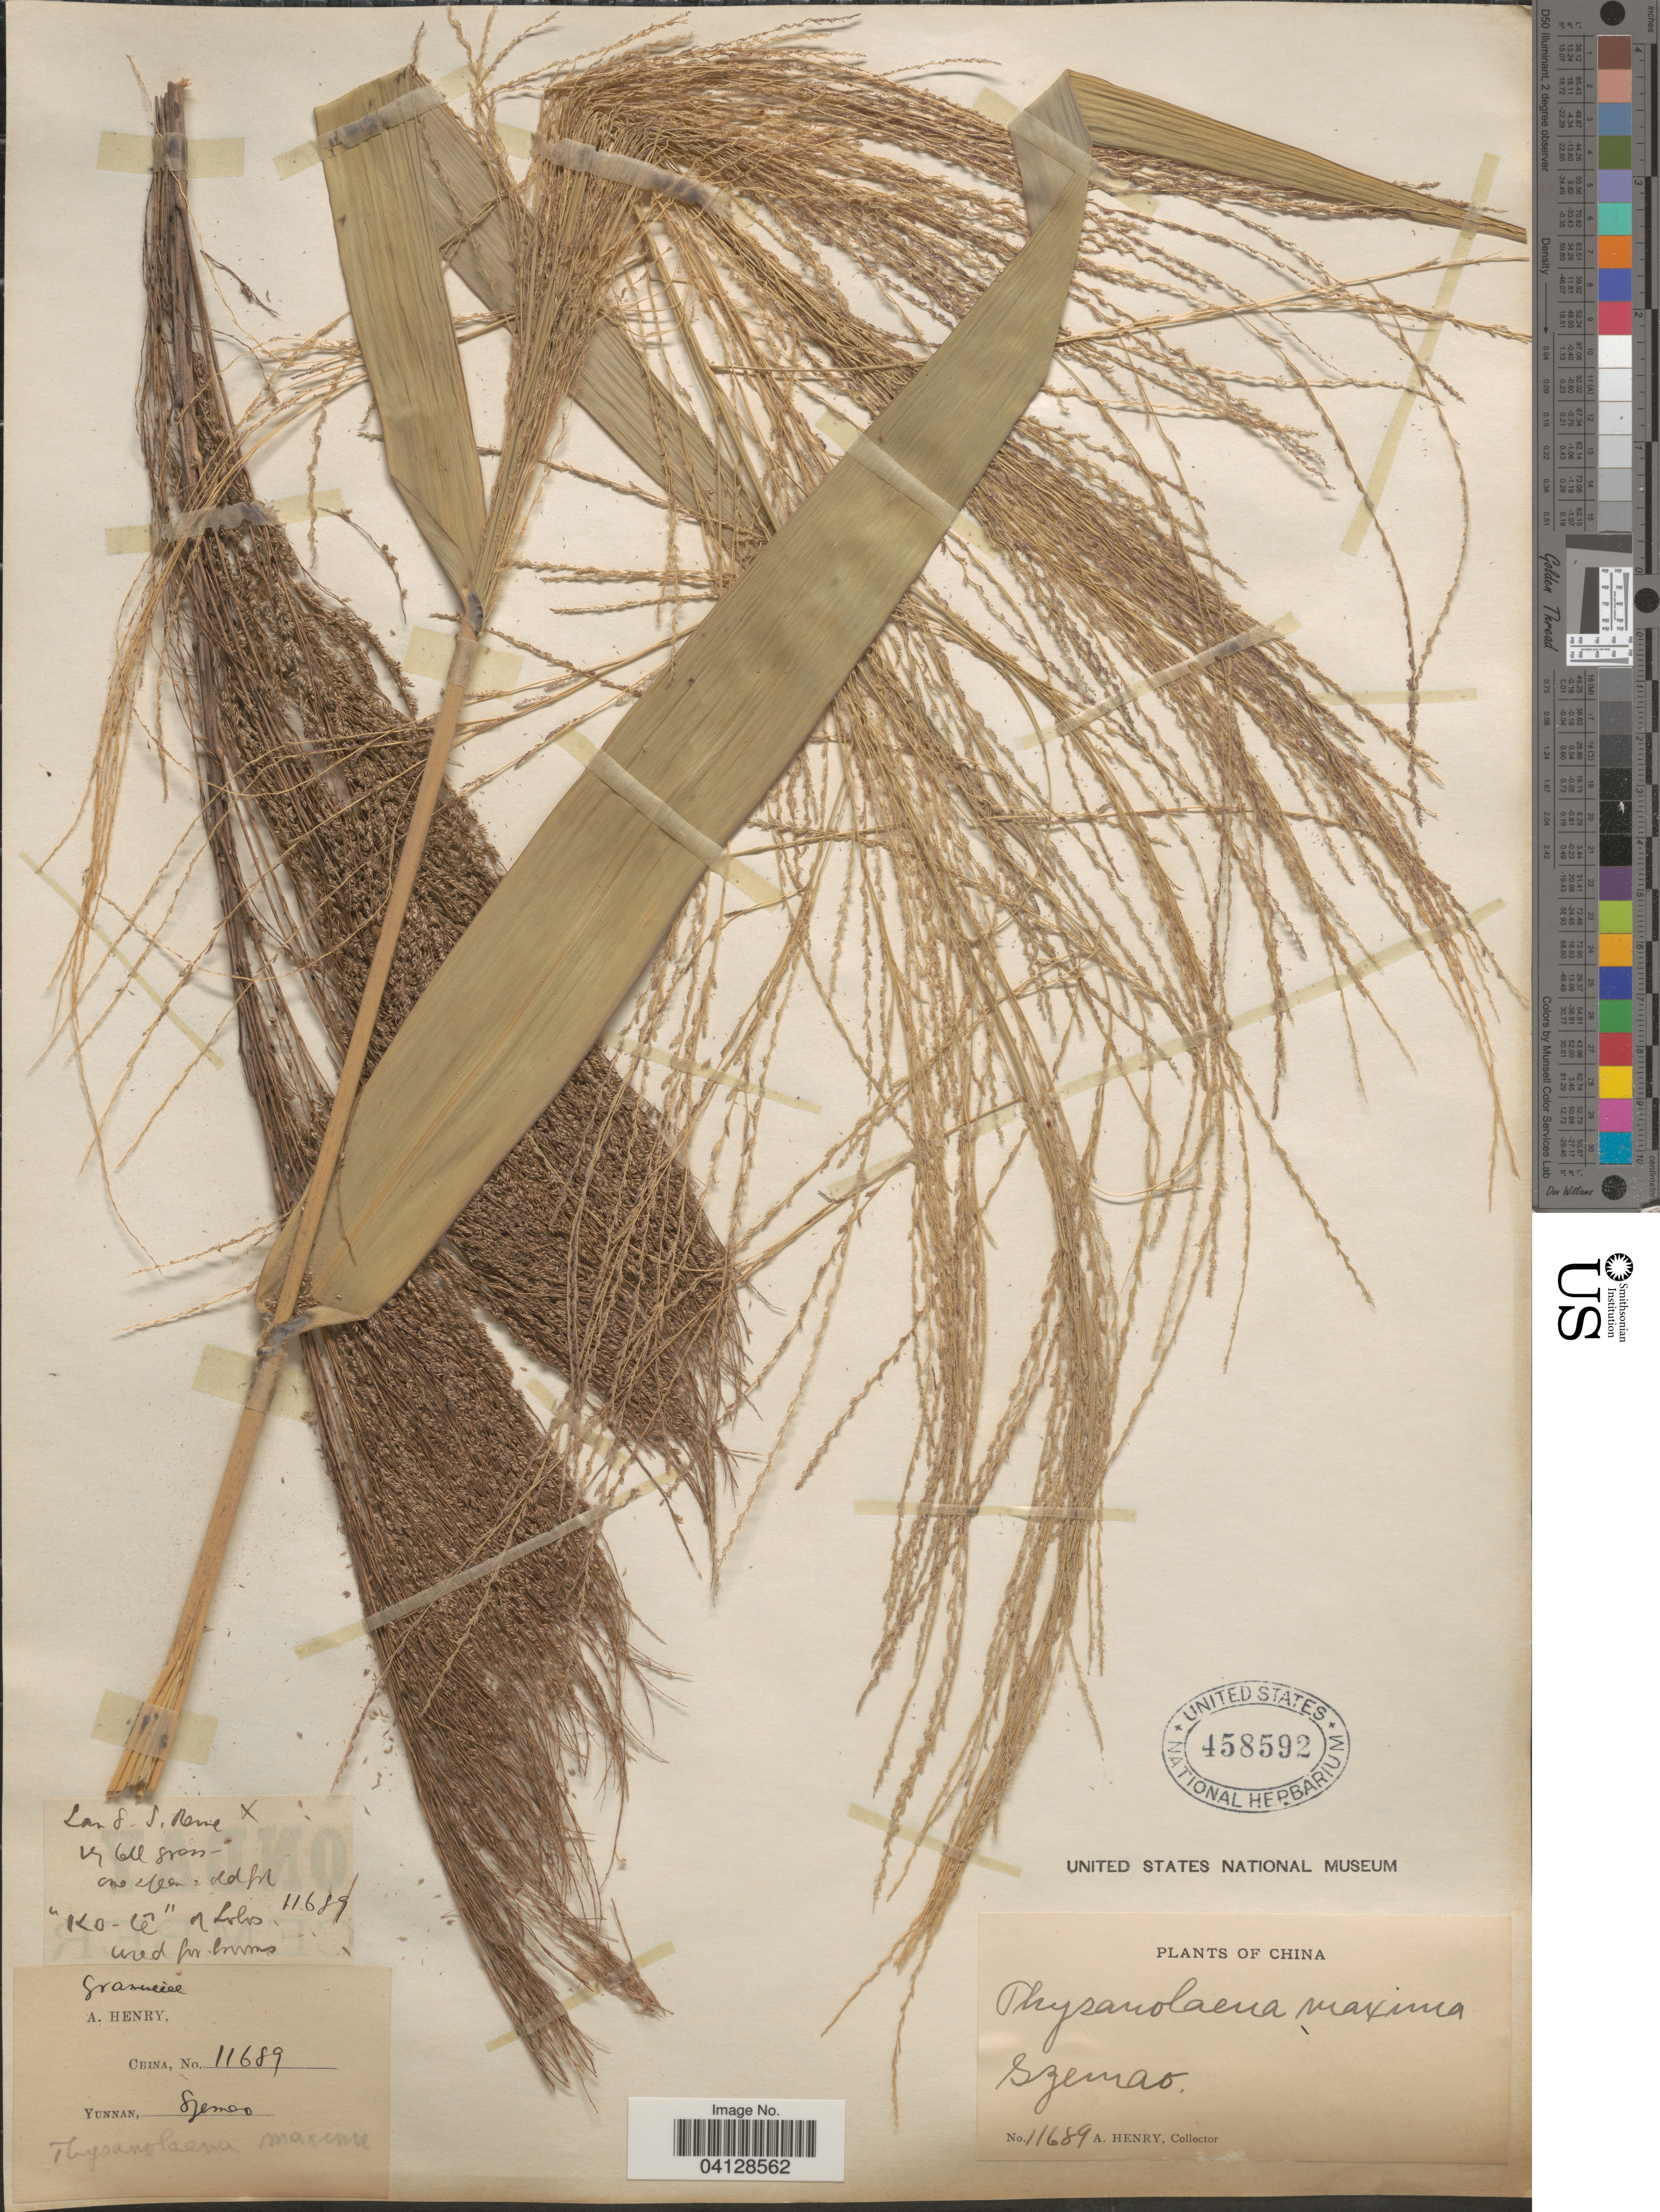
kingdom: Plantae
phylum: Tracheophyta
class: Liliopsida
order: Poales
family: Poaceae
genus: Thysanolaena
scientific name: Thysanolaena maxima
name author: (Roxb.) Kuntze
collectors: A. Henry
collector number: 11689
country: China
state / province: Yunnan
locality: Szemao.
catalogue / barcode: US 458592